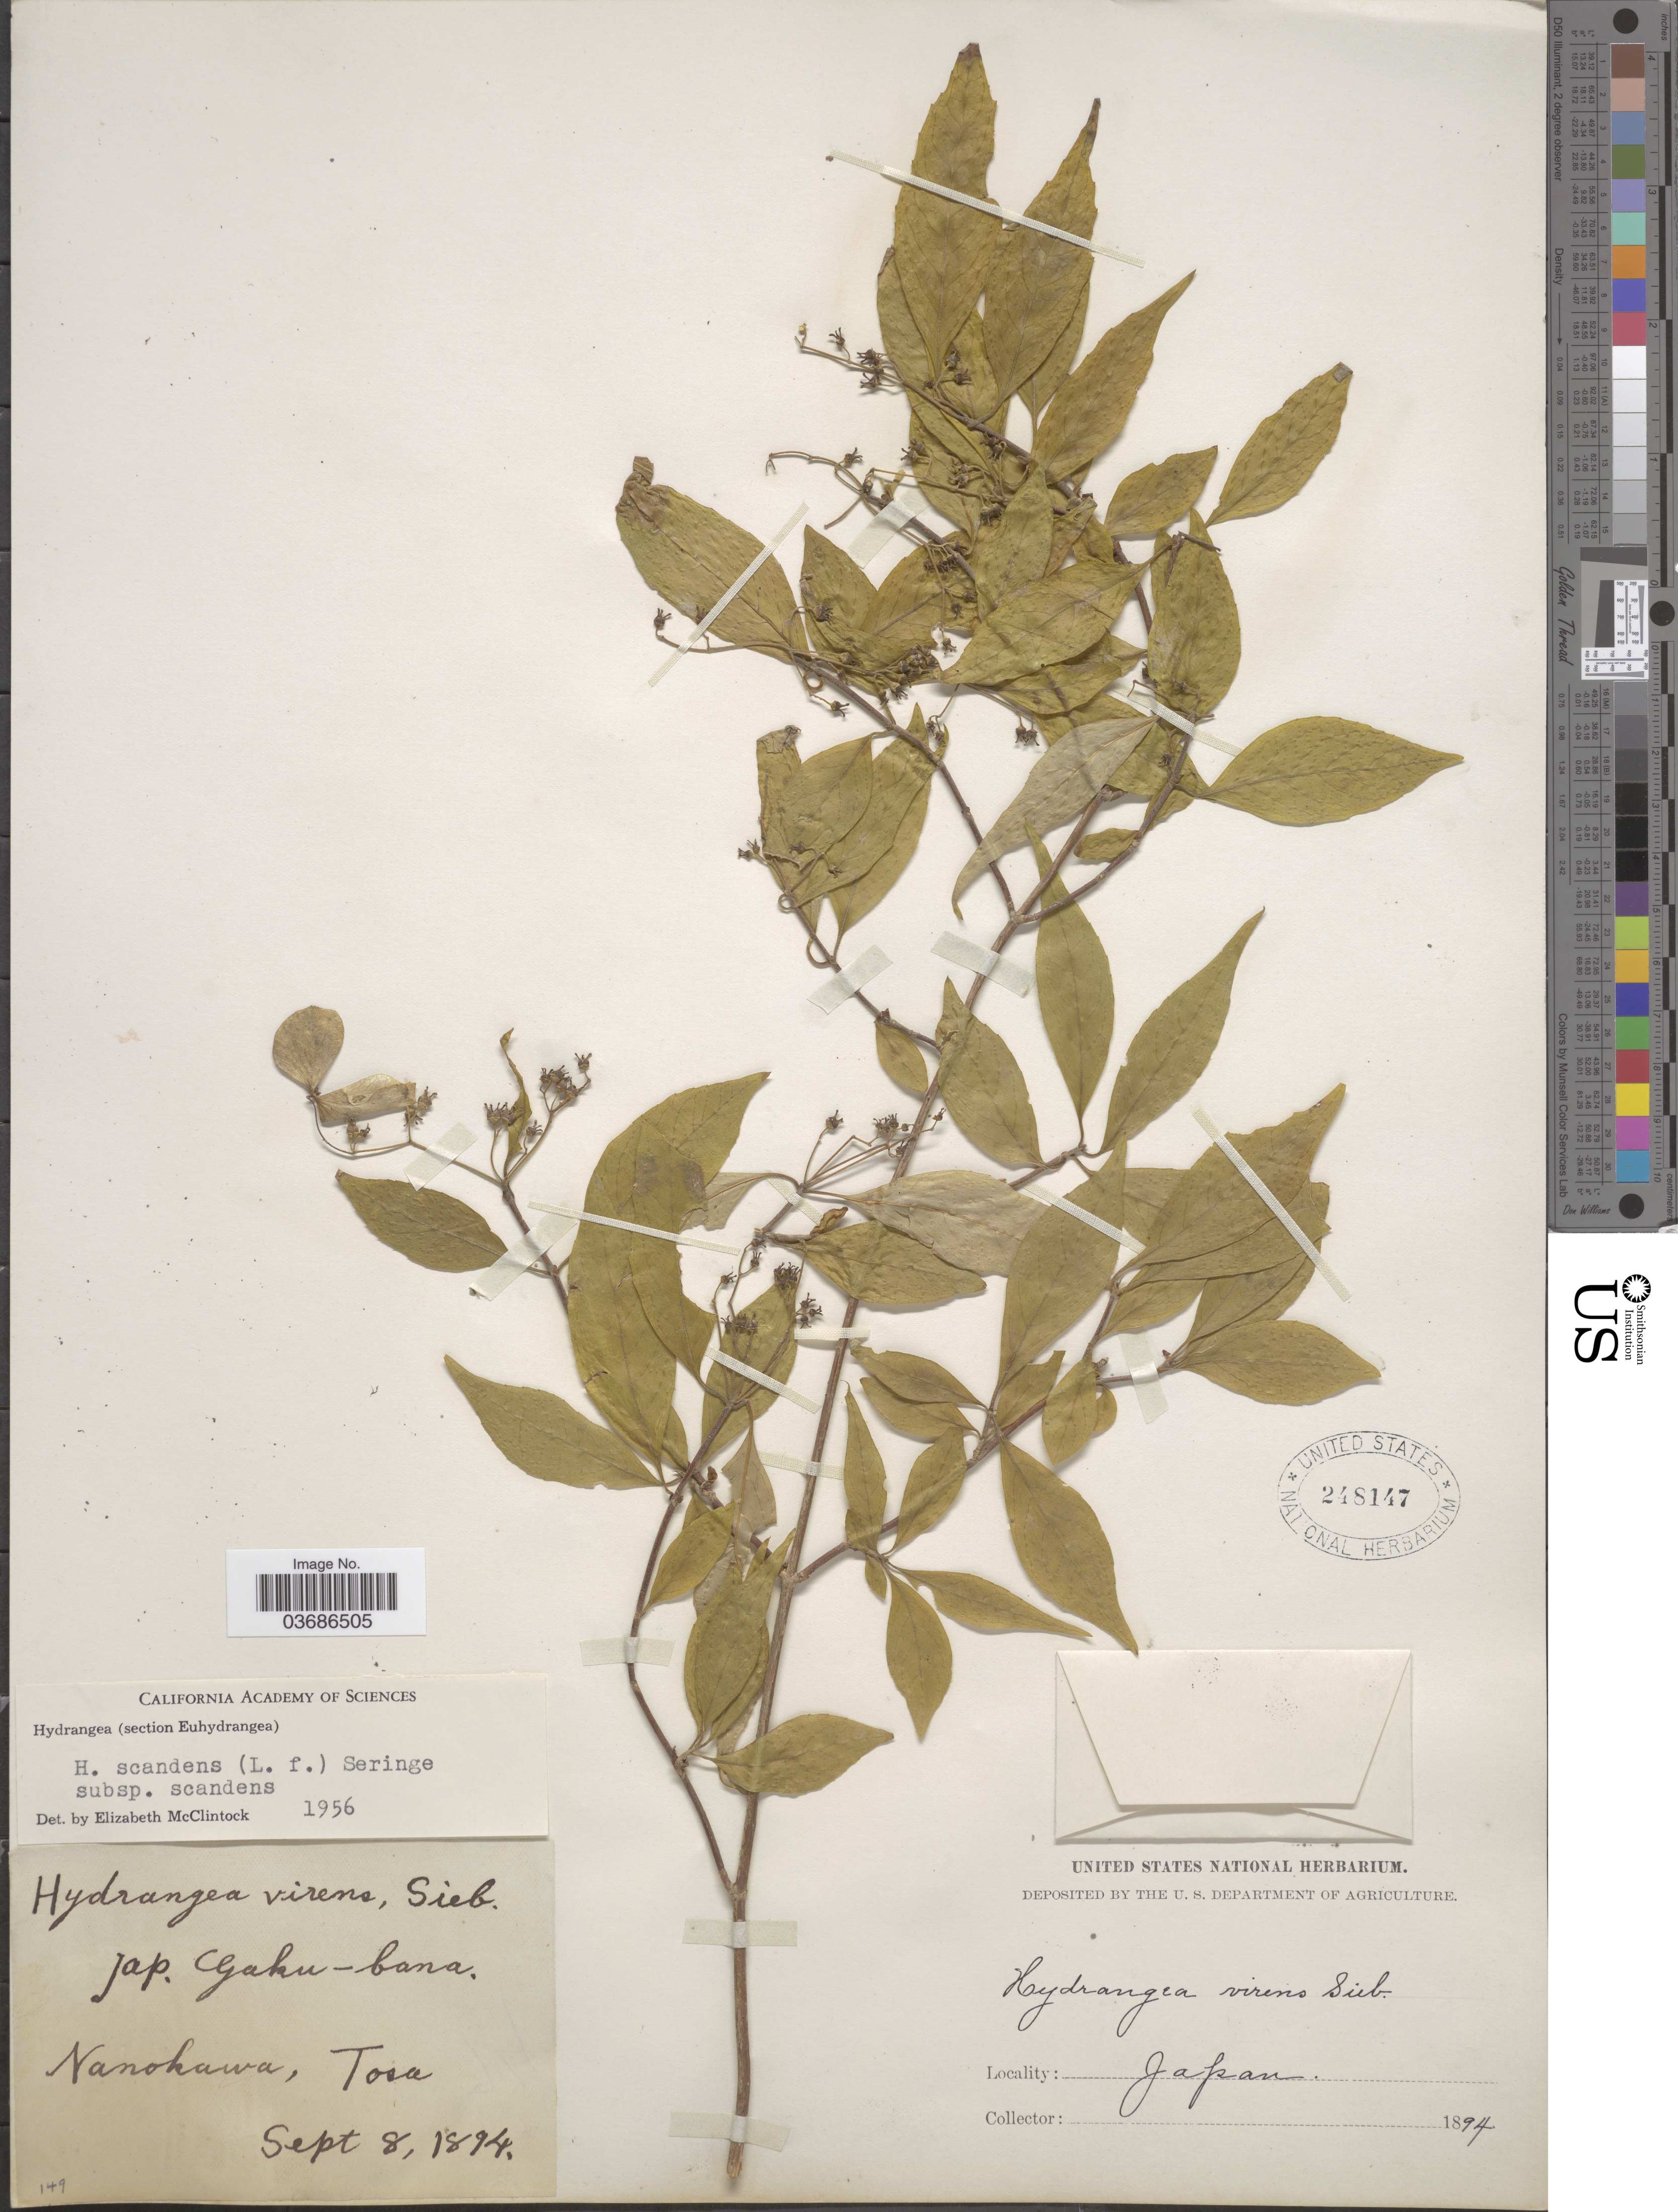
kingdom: Plantae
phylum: Tracheophyta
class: Magnoliopsida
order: Cornales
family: Hydrangeaceae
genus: Hydrangea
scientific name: Hydrangea scandens var. scandens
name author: (L. f.) Ser.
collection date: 1894-09-08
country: Japan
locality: Nanokawa, Tosa.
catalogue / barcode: US 248147